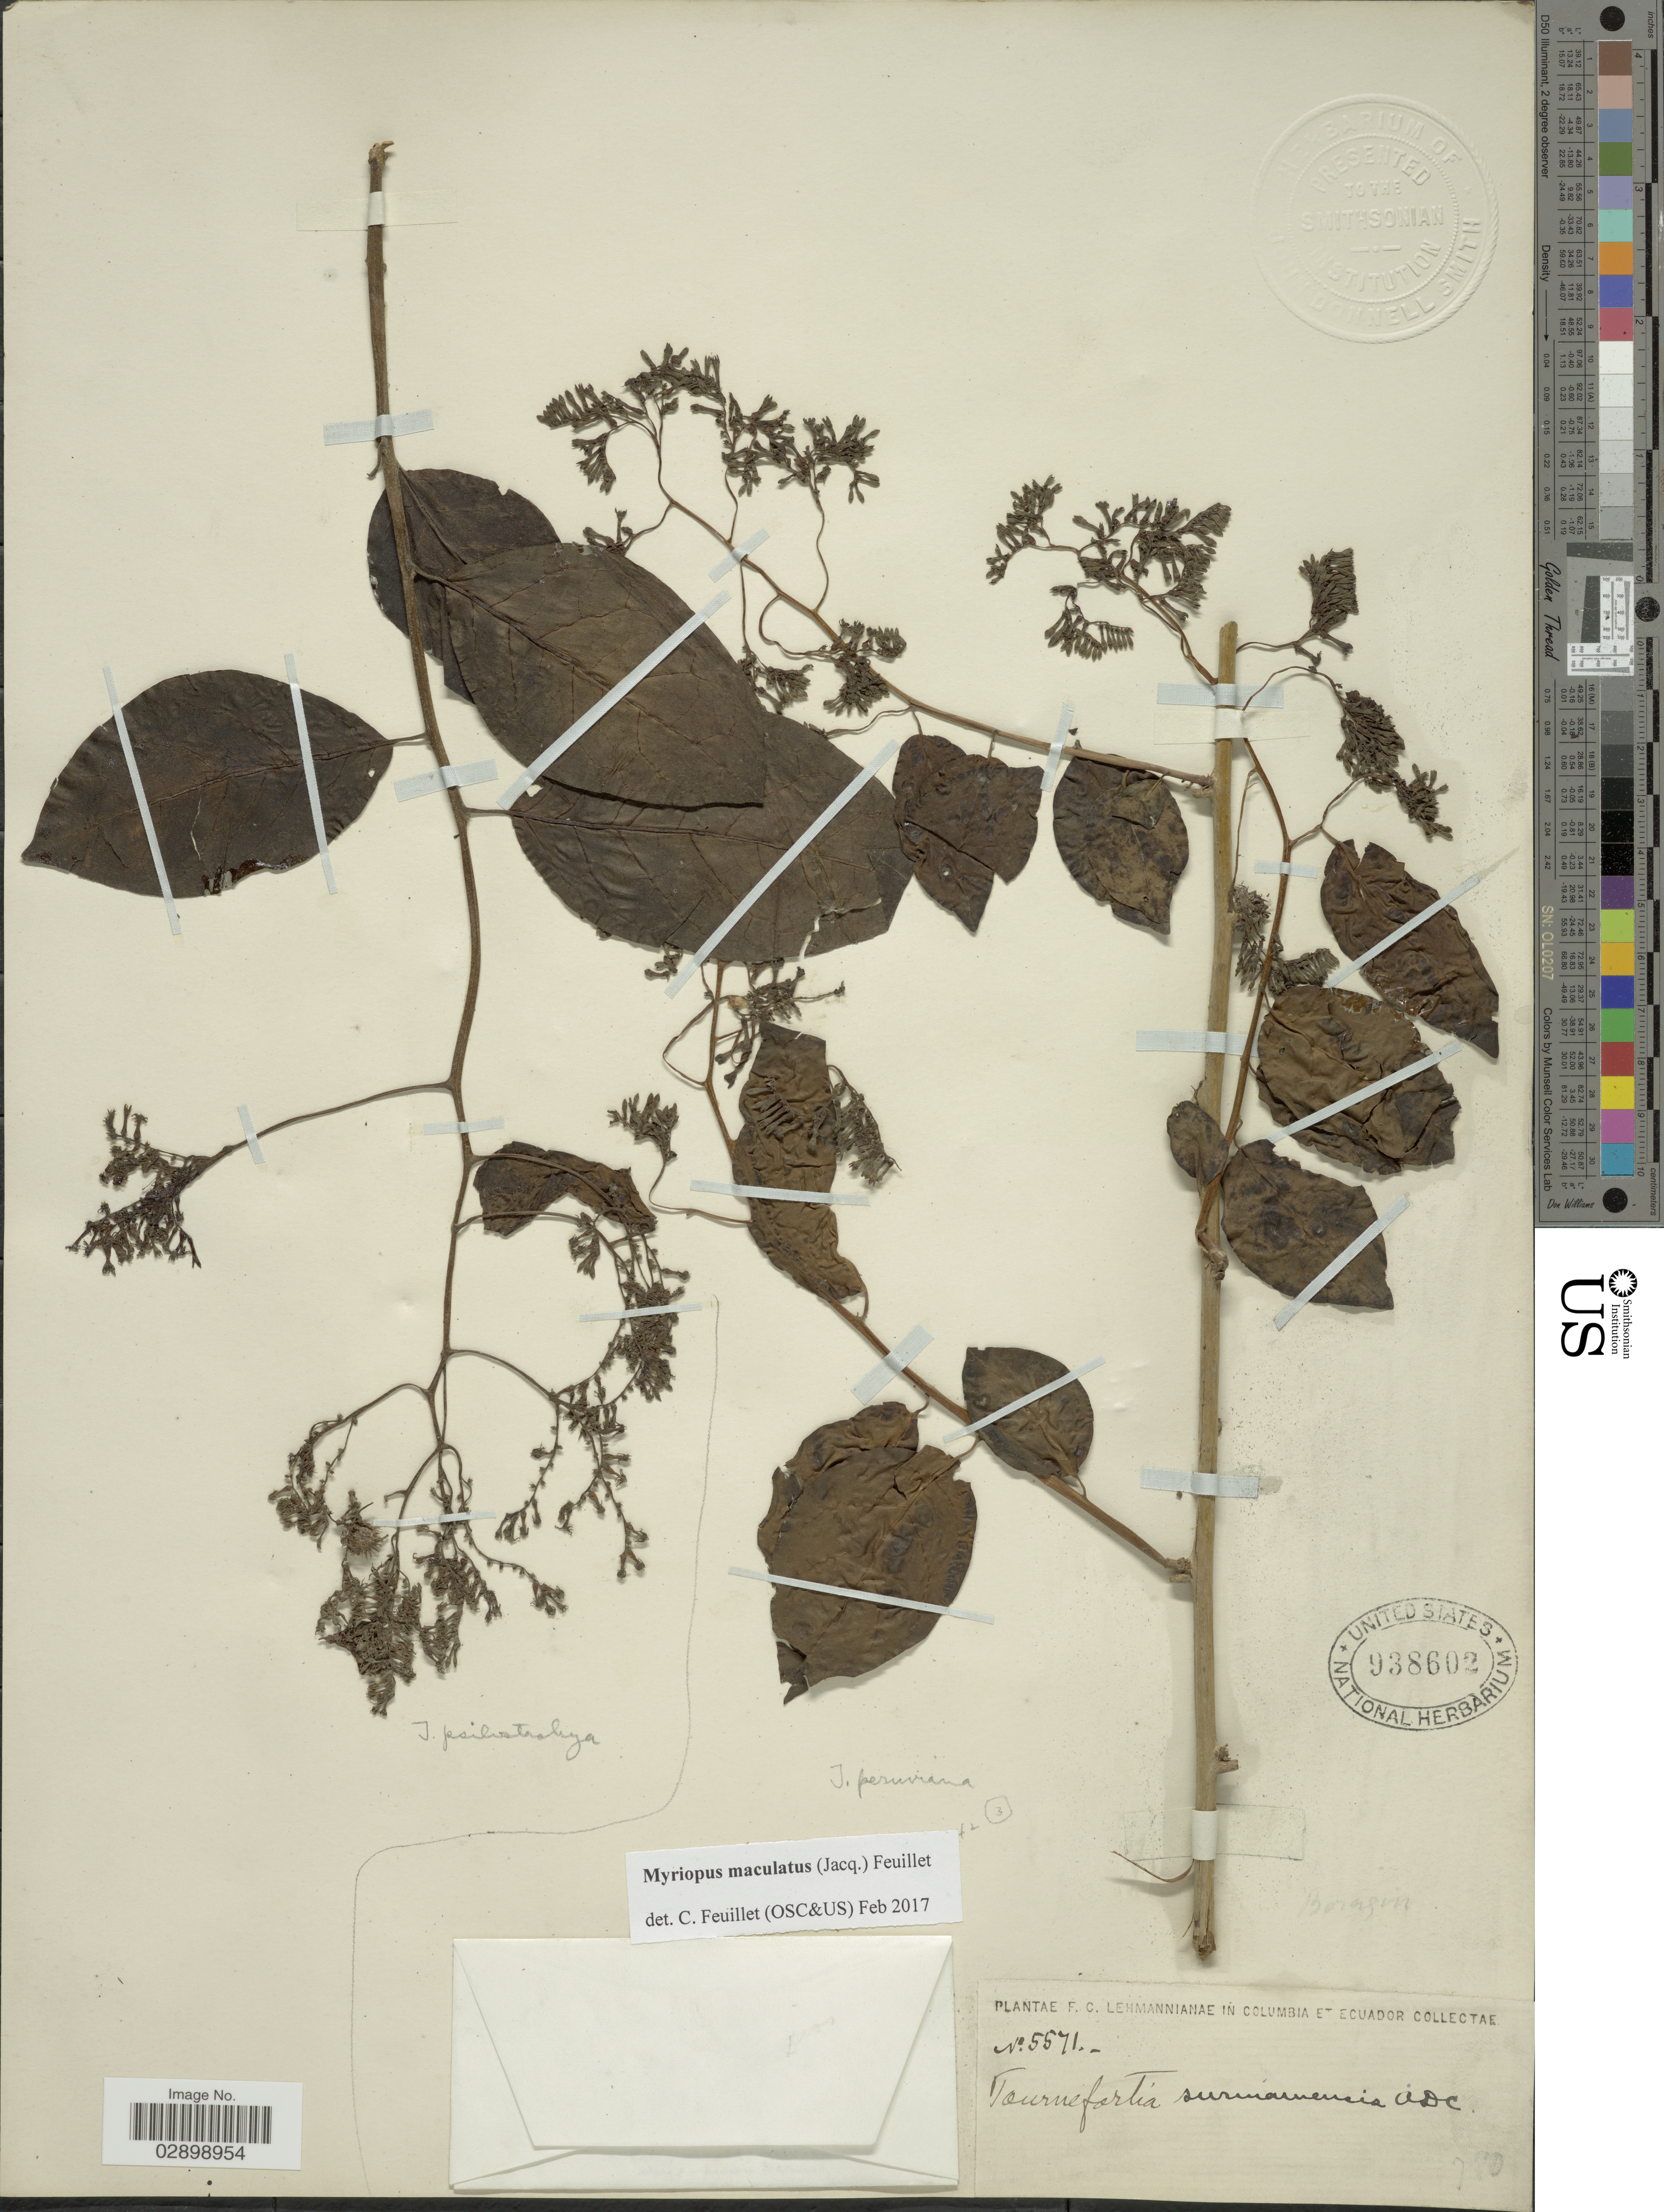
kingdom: Plantae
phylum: Tracheophyta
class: Magnoliopsida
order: Boraginales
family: Heliotropiaceae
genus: Myriopus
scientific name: Myriopus maculatus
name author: (Jacq.) Feuillet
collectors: F. C. Lehmann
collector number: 5571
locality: In Columbia et Ecuador.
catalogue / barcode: US 938602